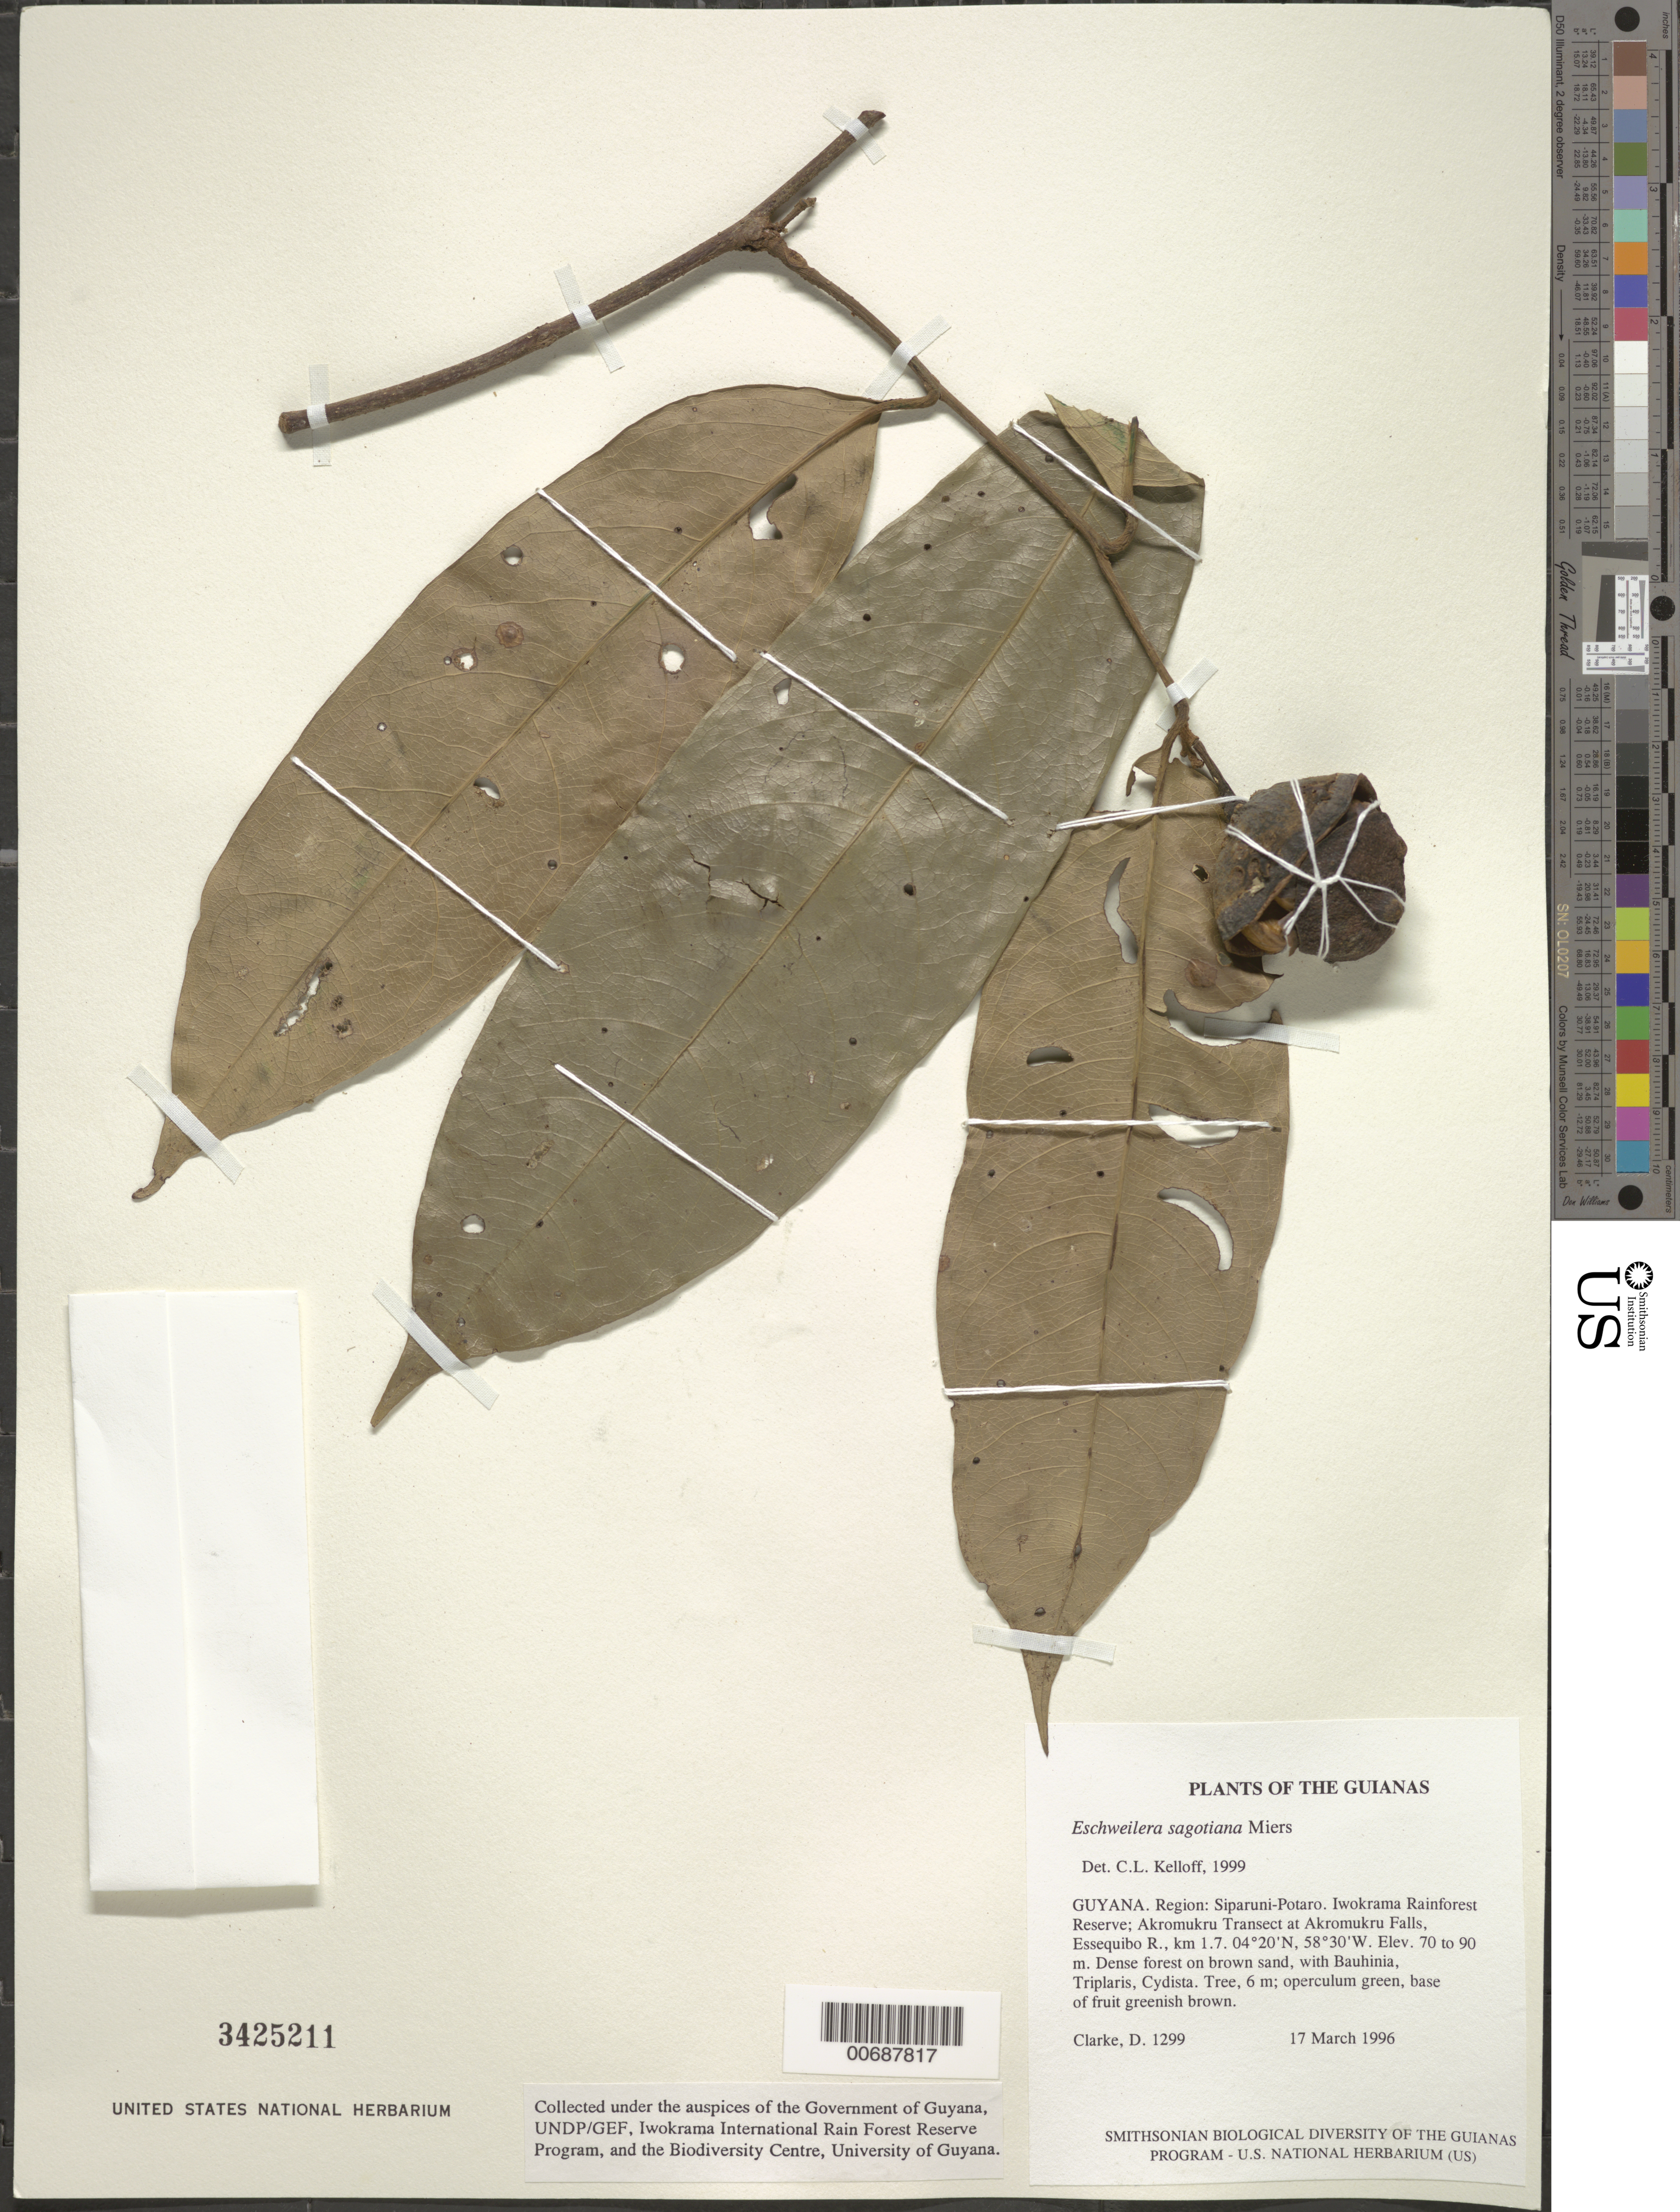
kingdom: Plantae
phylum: Tracheophyta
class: Magnoliopsida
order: Ericales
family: Lecythidaceae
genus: Eschweilera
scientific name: Eschweilera pedicellata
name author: (Rich.) S.A. Mori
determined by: Mori, Scott A.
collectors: H. D. Clarke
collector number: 1299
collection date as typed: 17 March 1996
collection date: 1996-03-17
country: Guyana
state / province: Potaro-Siparuni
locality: Iwokrama Rainforest Reserve; Akromukru Transect at Akromukru Falls, Essequibo R., km 1.7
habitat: Dense forest on brown sand, with Bauhinia, Triplaris, Cydista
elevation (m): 70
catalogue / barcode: US 3425211